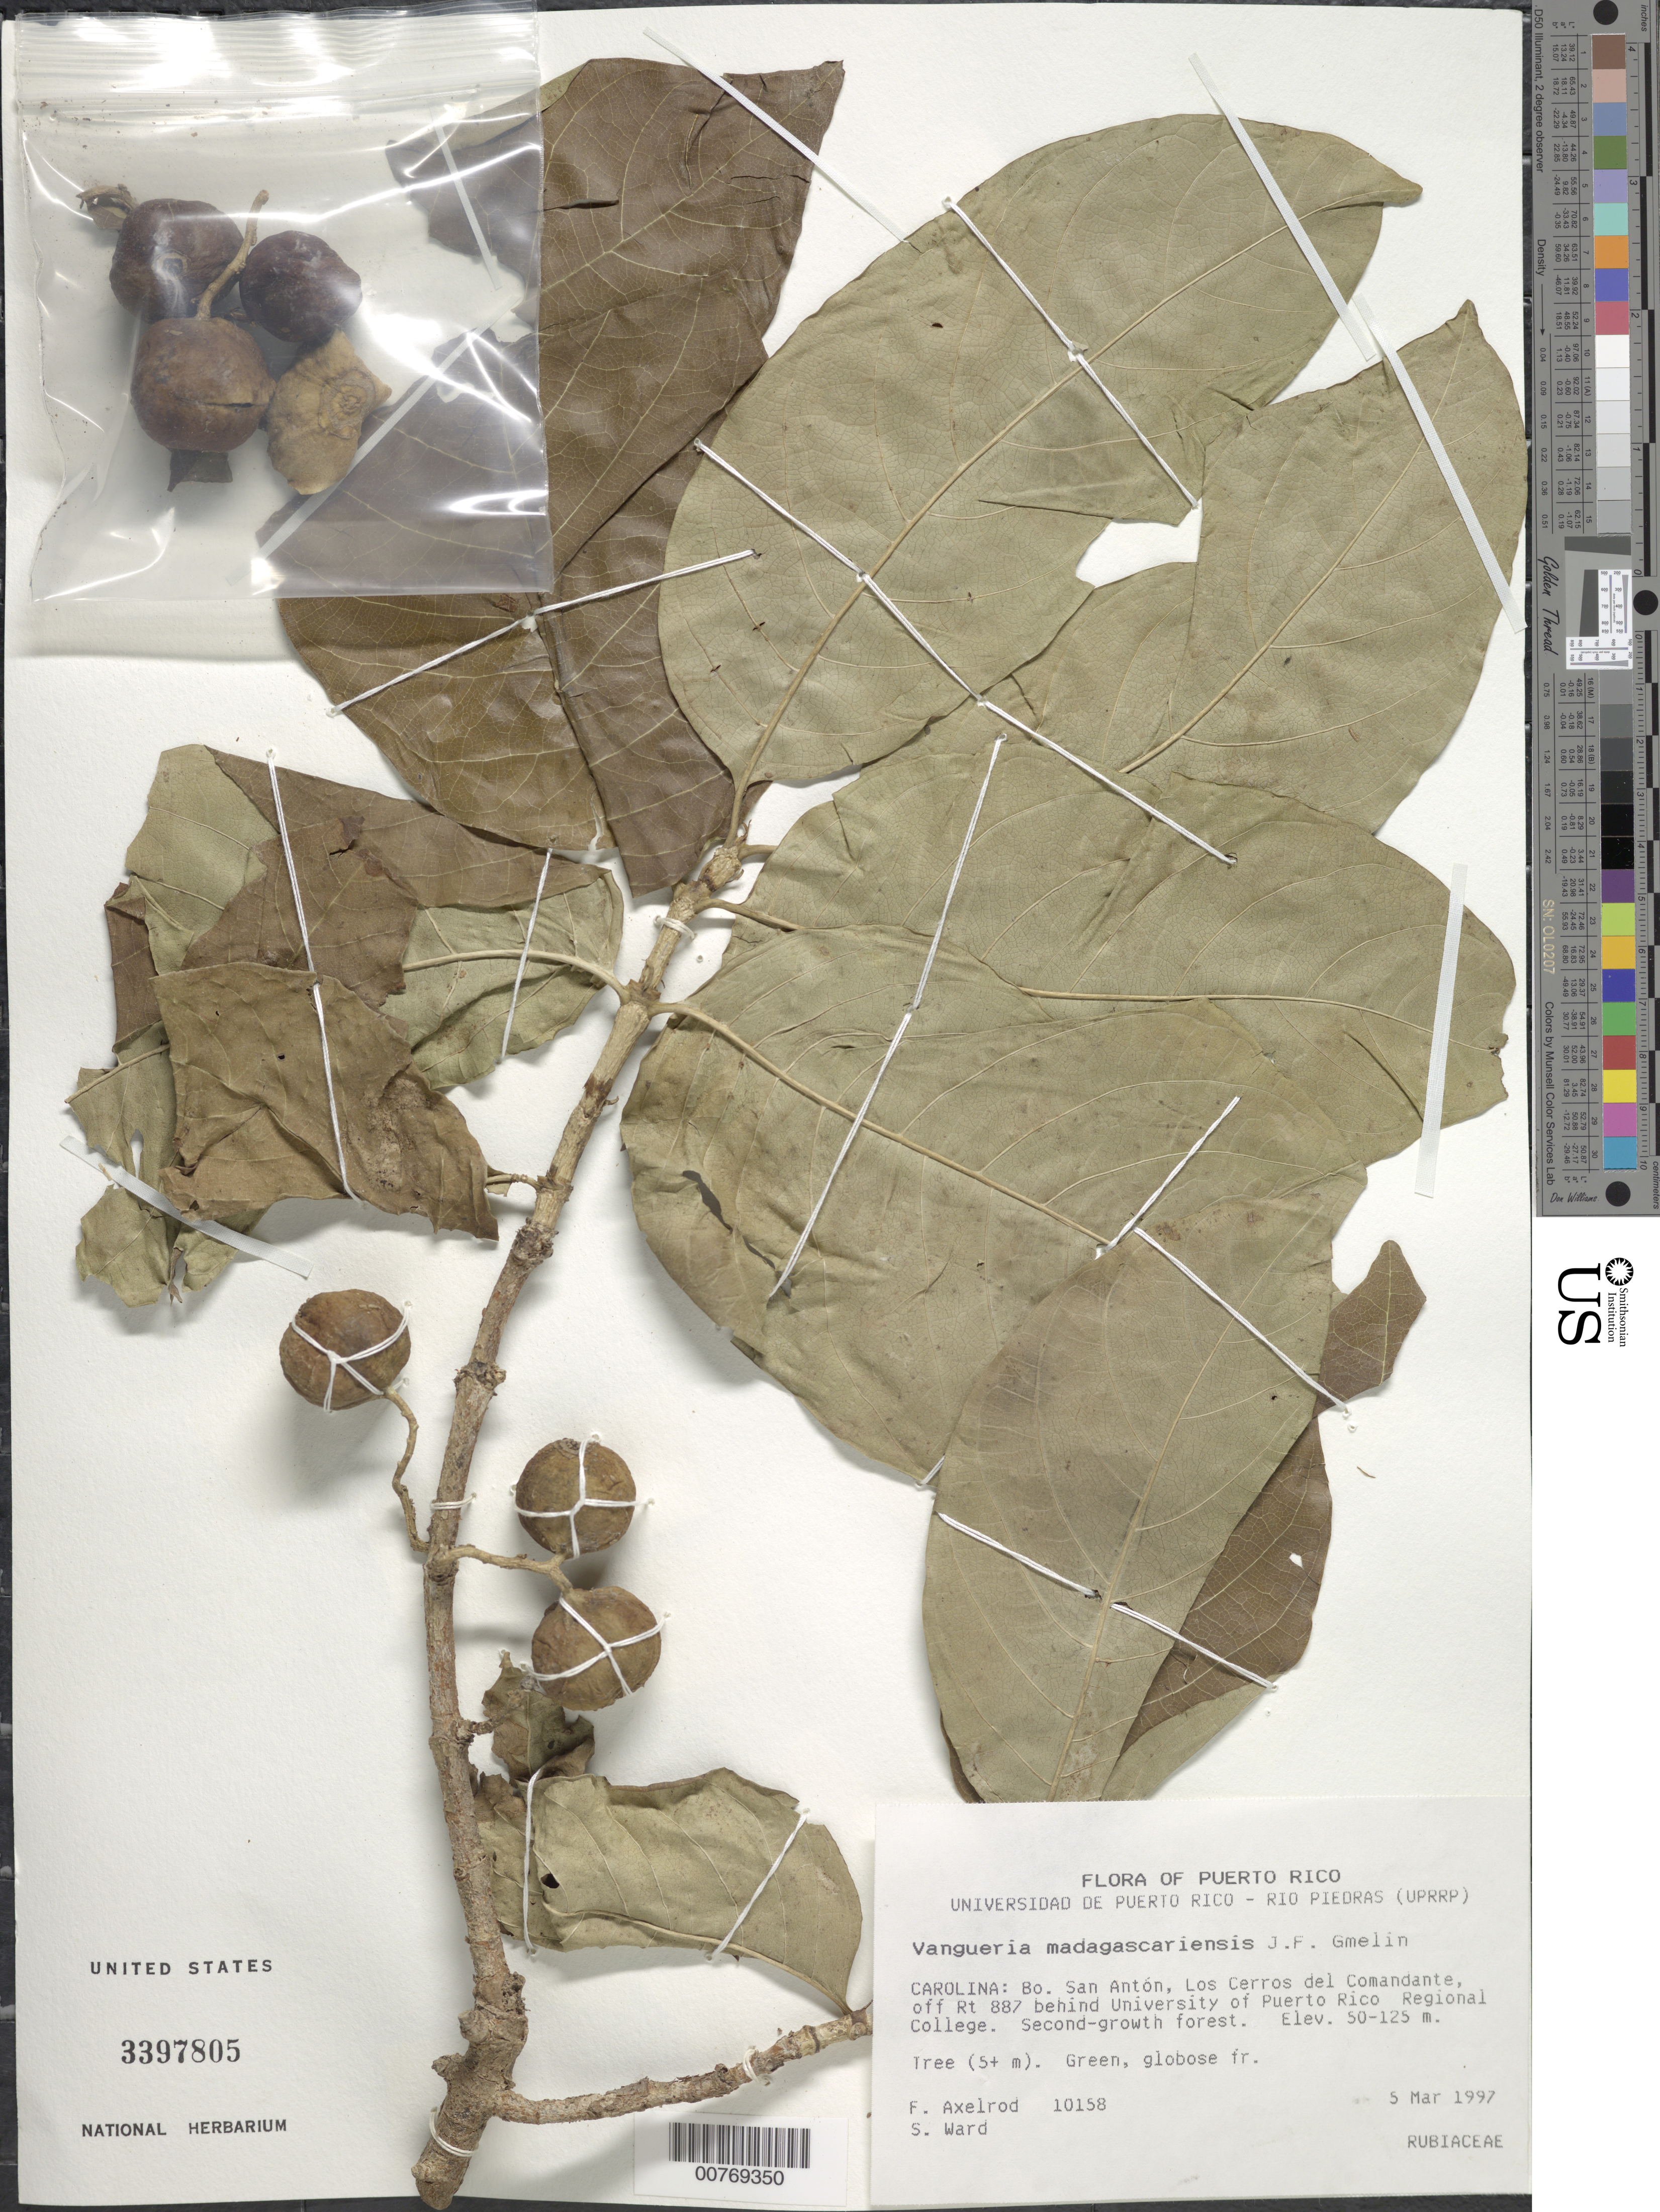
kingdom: Plantae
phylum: Tracheophyta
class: Magnoliopsida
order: Gentianales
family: Rubiaceae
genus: Vangueria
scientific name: Vangueria madagascariensis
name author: J.F. Gmel.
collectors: F. S. Axelrod & S. Ward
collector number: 10158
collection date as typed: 05 Mar 1997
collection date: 1997-03-05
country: Puerto Rico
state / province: Carolina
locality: Carolina: Bo. San Antón, Los Cerros del Comandante, off Rt 887 behind University of Puerto Rico Regional College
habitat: Secong-growth forest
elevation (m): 50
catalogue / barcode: US 3397805